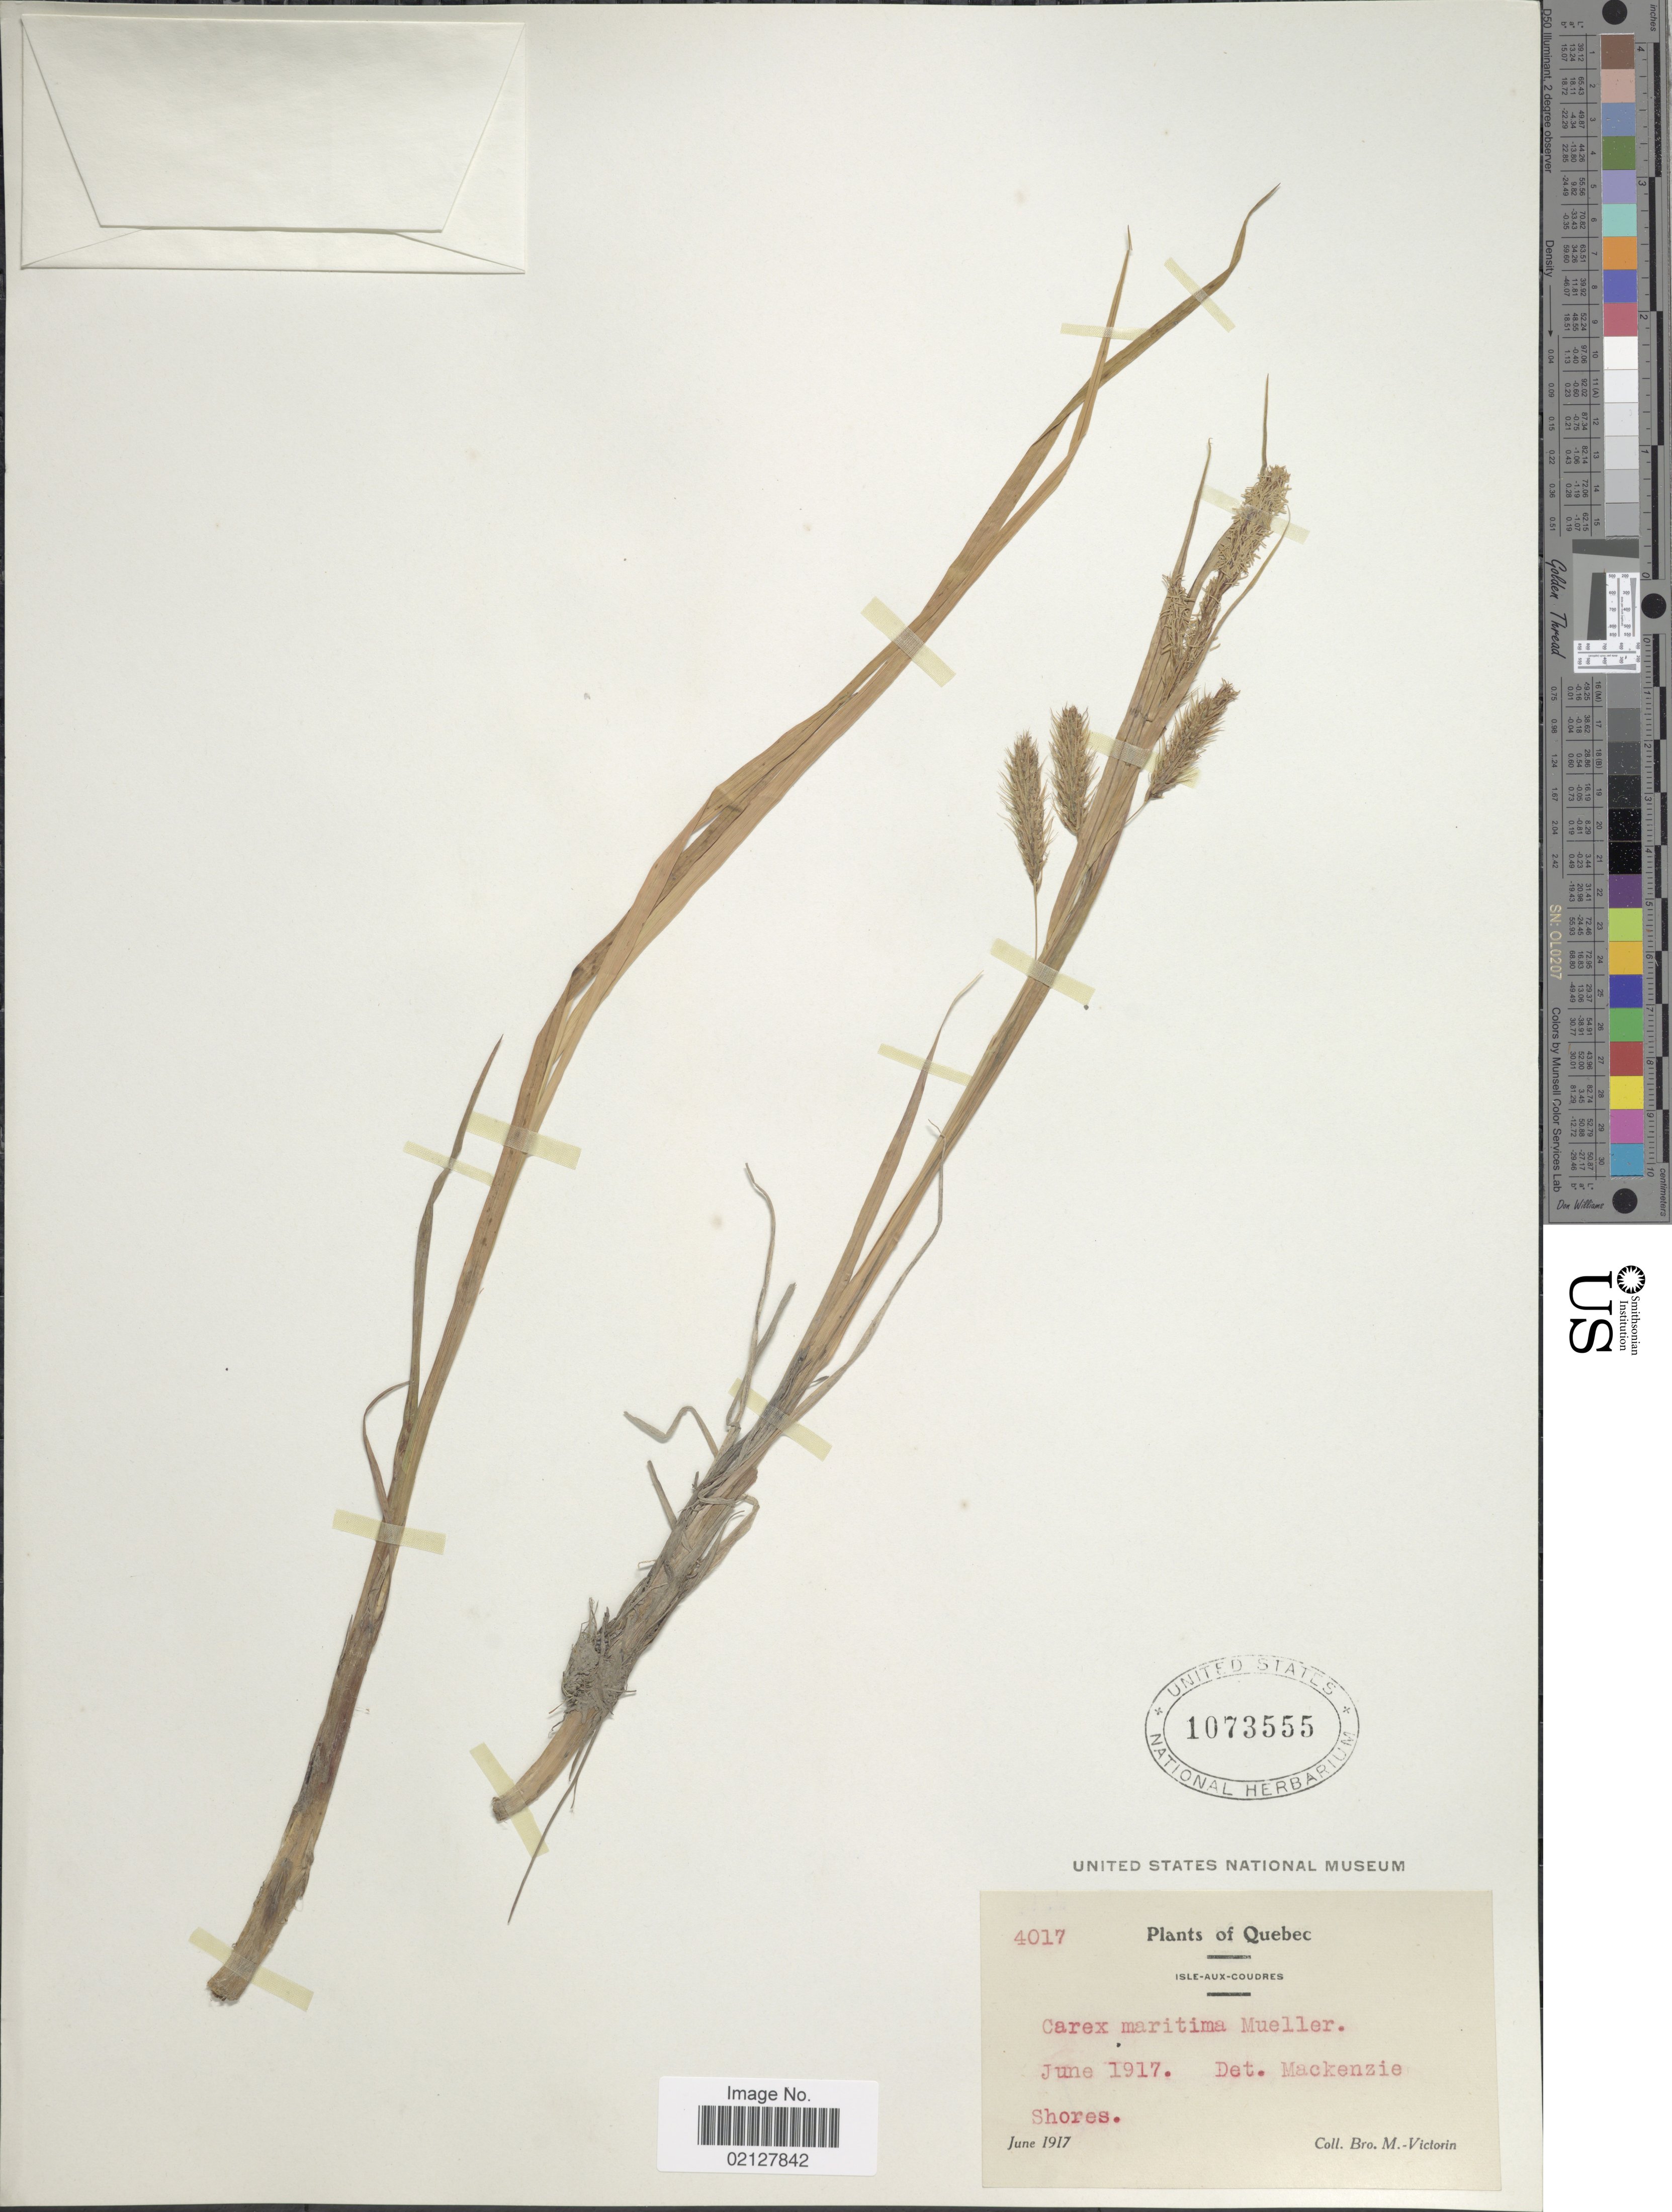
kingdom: Plantae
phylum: Tracheophyta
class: Liliopsida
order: Poales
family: Cyperaceae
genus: Carex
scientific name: Carex paleacea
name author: Schreb. ex Wahlenb.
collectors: Fr. Marie-Victorin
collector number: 4017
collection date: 1917-06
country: Canada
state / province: Quebec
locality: Isle- aux- coudres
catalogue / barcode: US 1073555